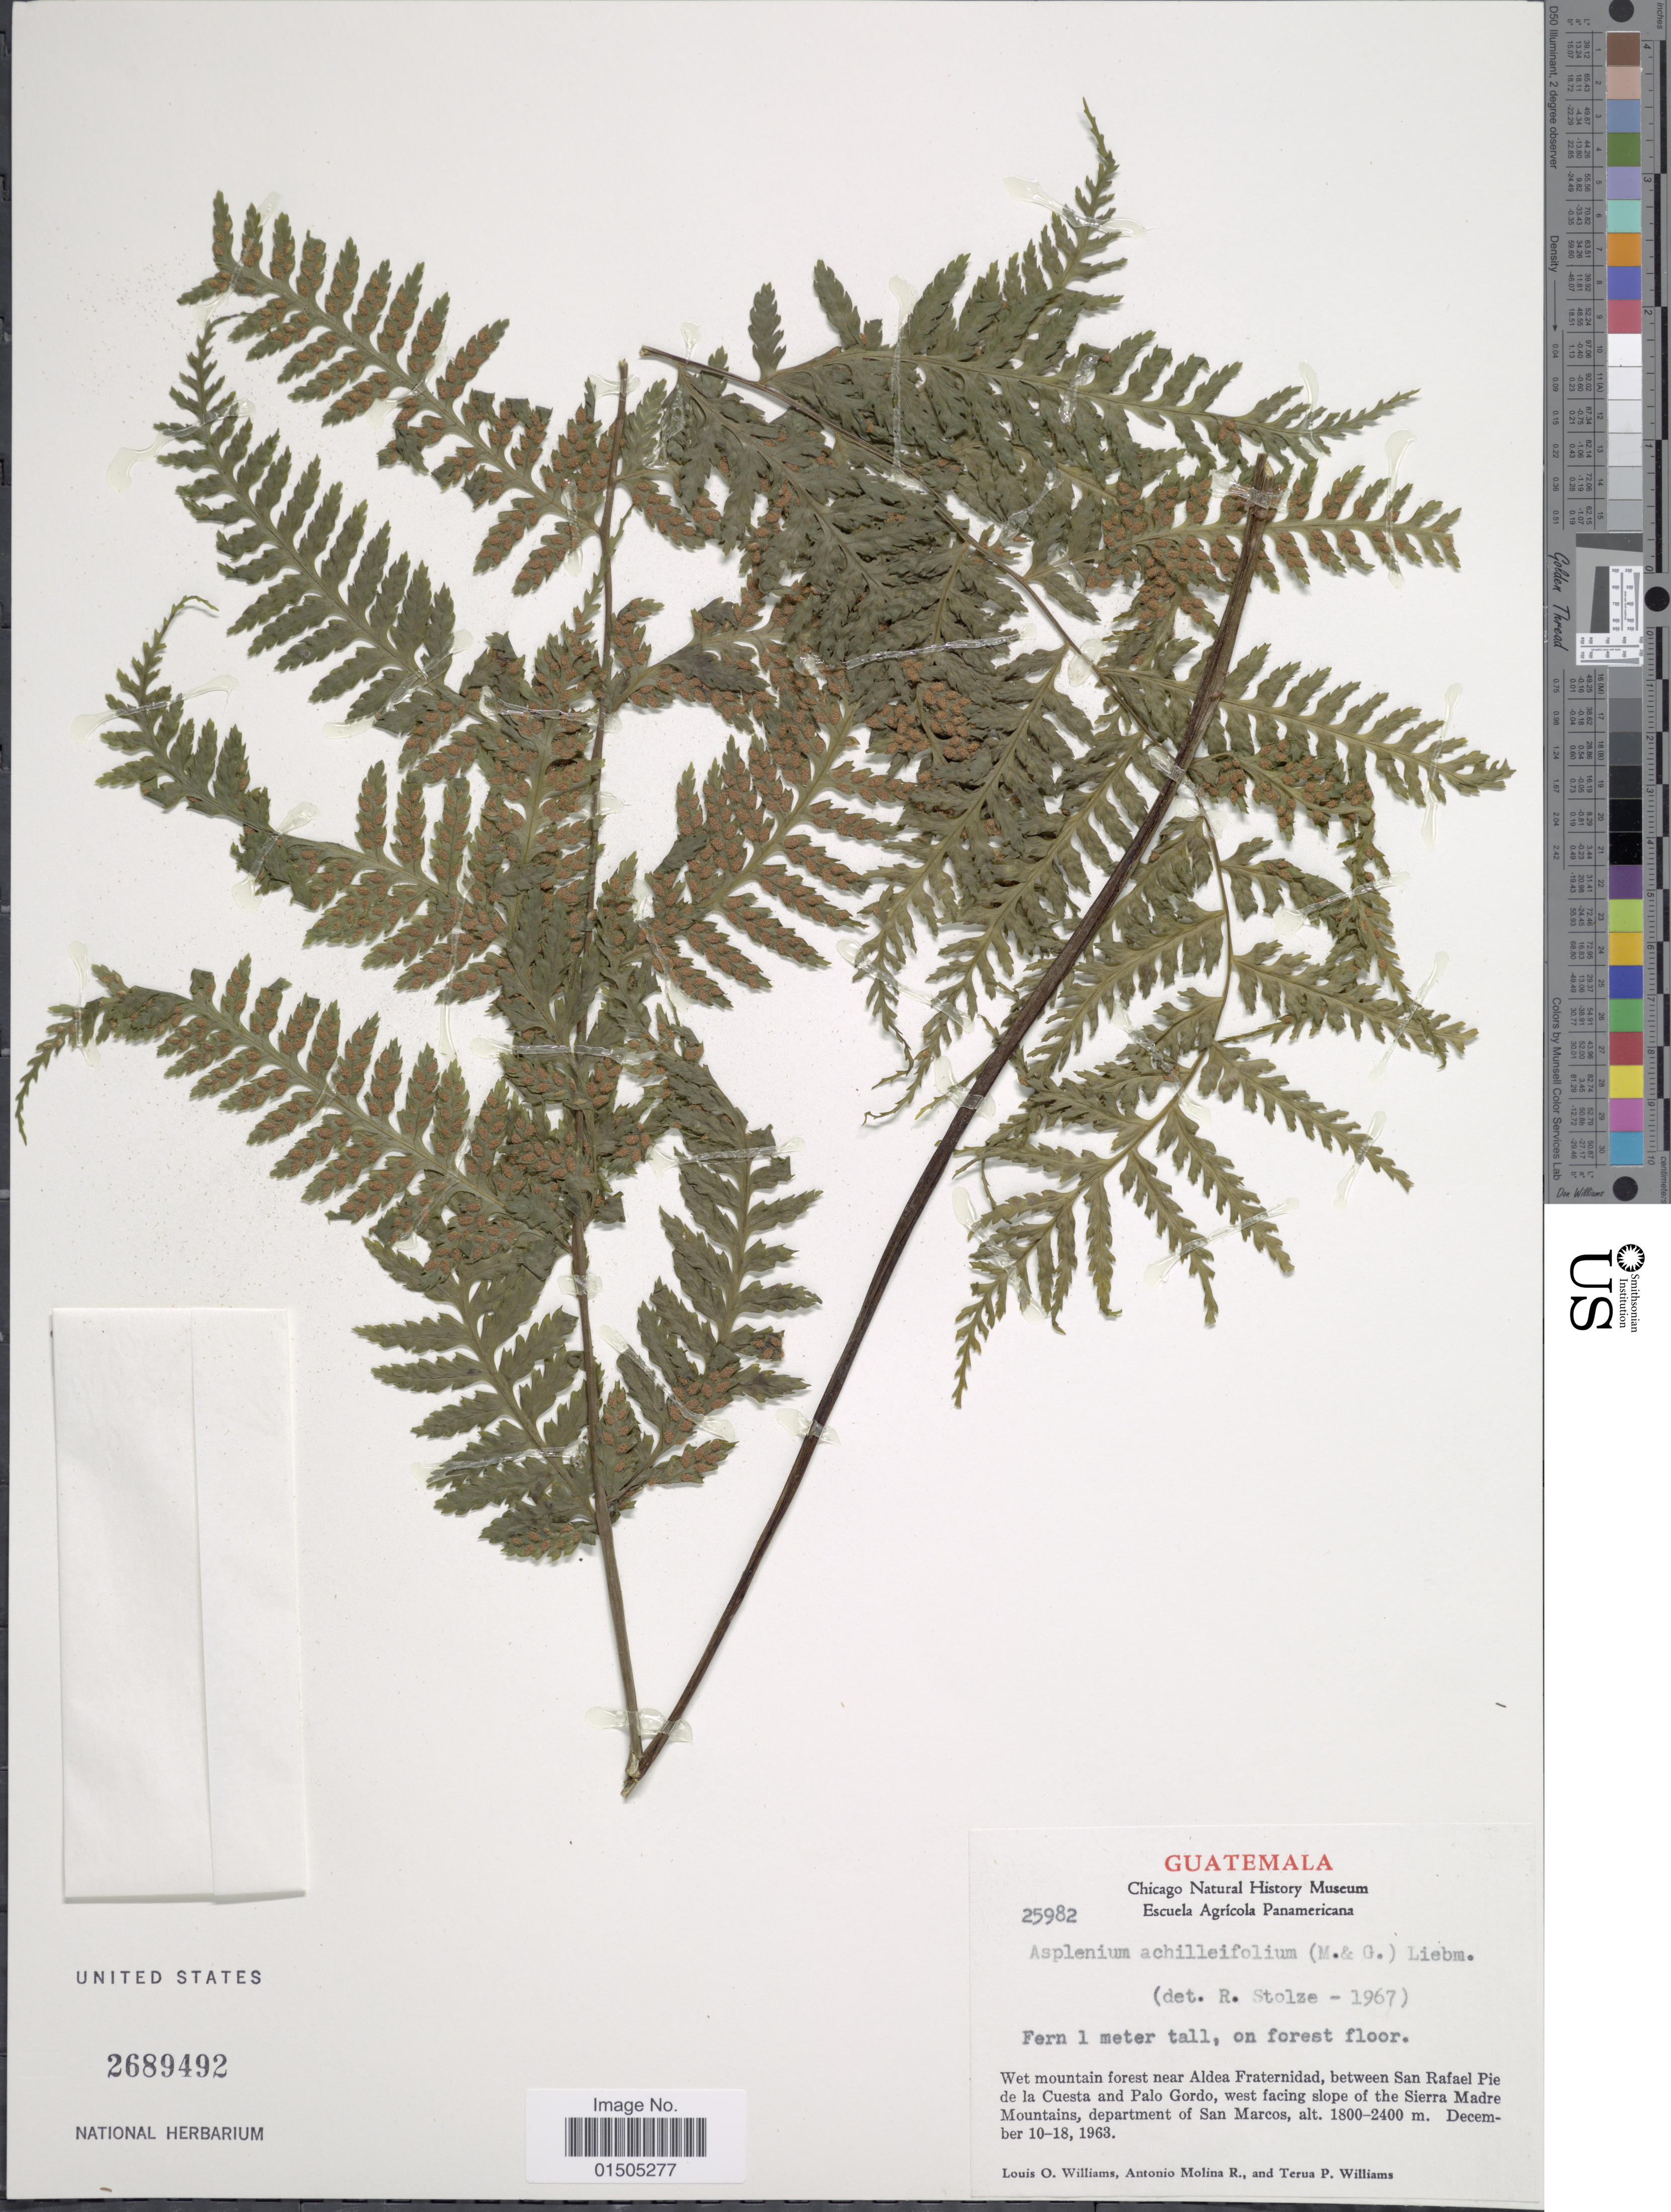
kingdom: Plantae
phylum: Tracheophyta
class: Polypodiopsida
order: Polypodiales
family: Aspleniaceae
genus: Asplenium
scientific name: Asplenium achilleifolium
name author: (M. Martens & Galeotti) Liebm.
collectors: L. O. Williams, A. Molina R. & T. P. Williams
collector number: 25982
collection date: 1963-12-10/1963-12-18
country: Guatemala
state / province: San Marcos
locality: Wet mountain forest near Aldea Fraternidad, between San Rafael Pie de la Cuesta and Palo Gordo, west facing slope of the Sierra Madre Mountains.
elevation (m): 1800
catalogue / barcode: US 2689492